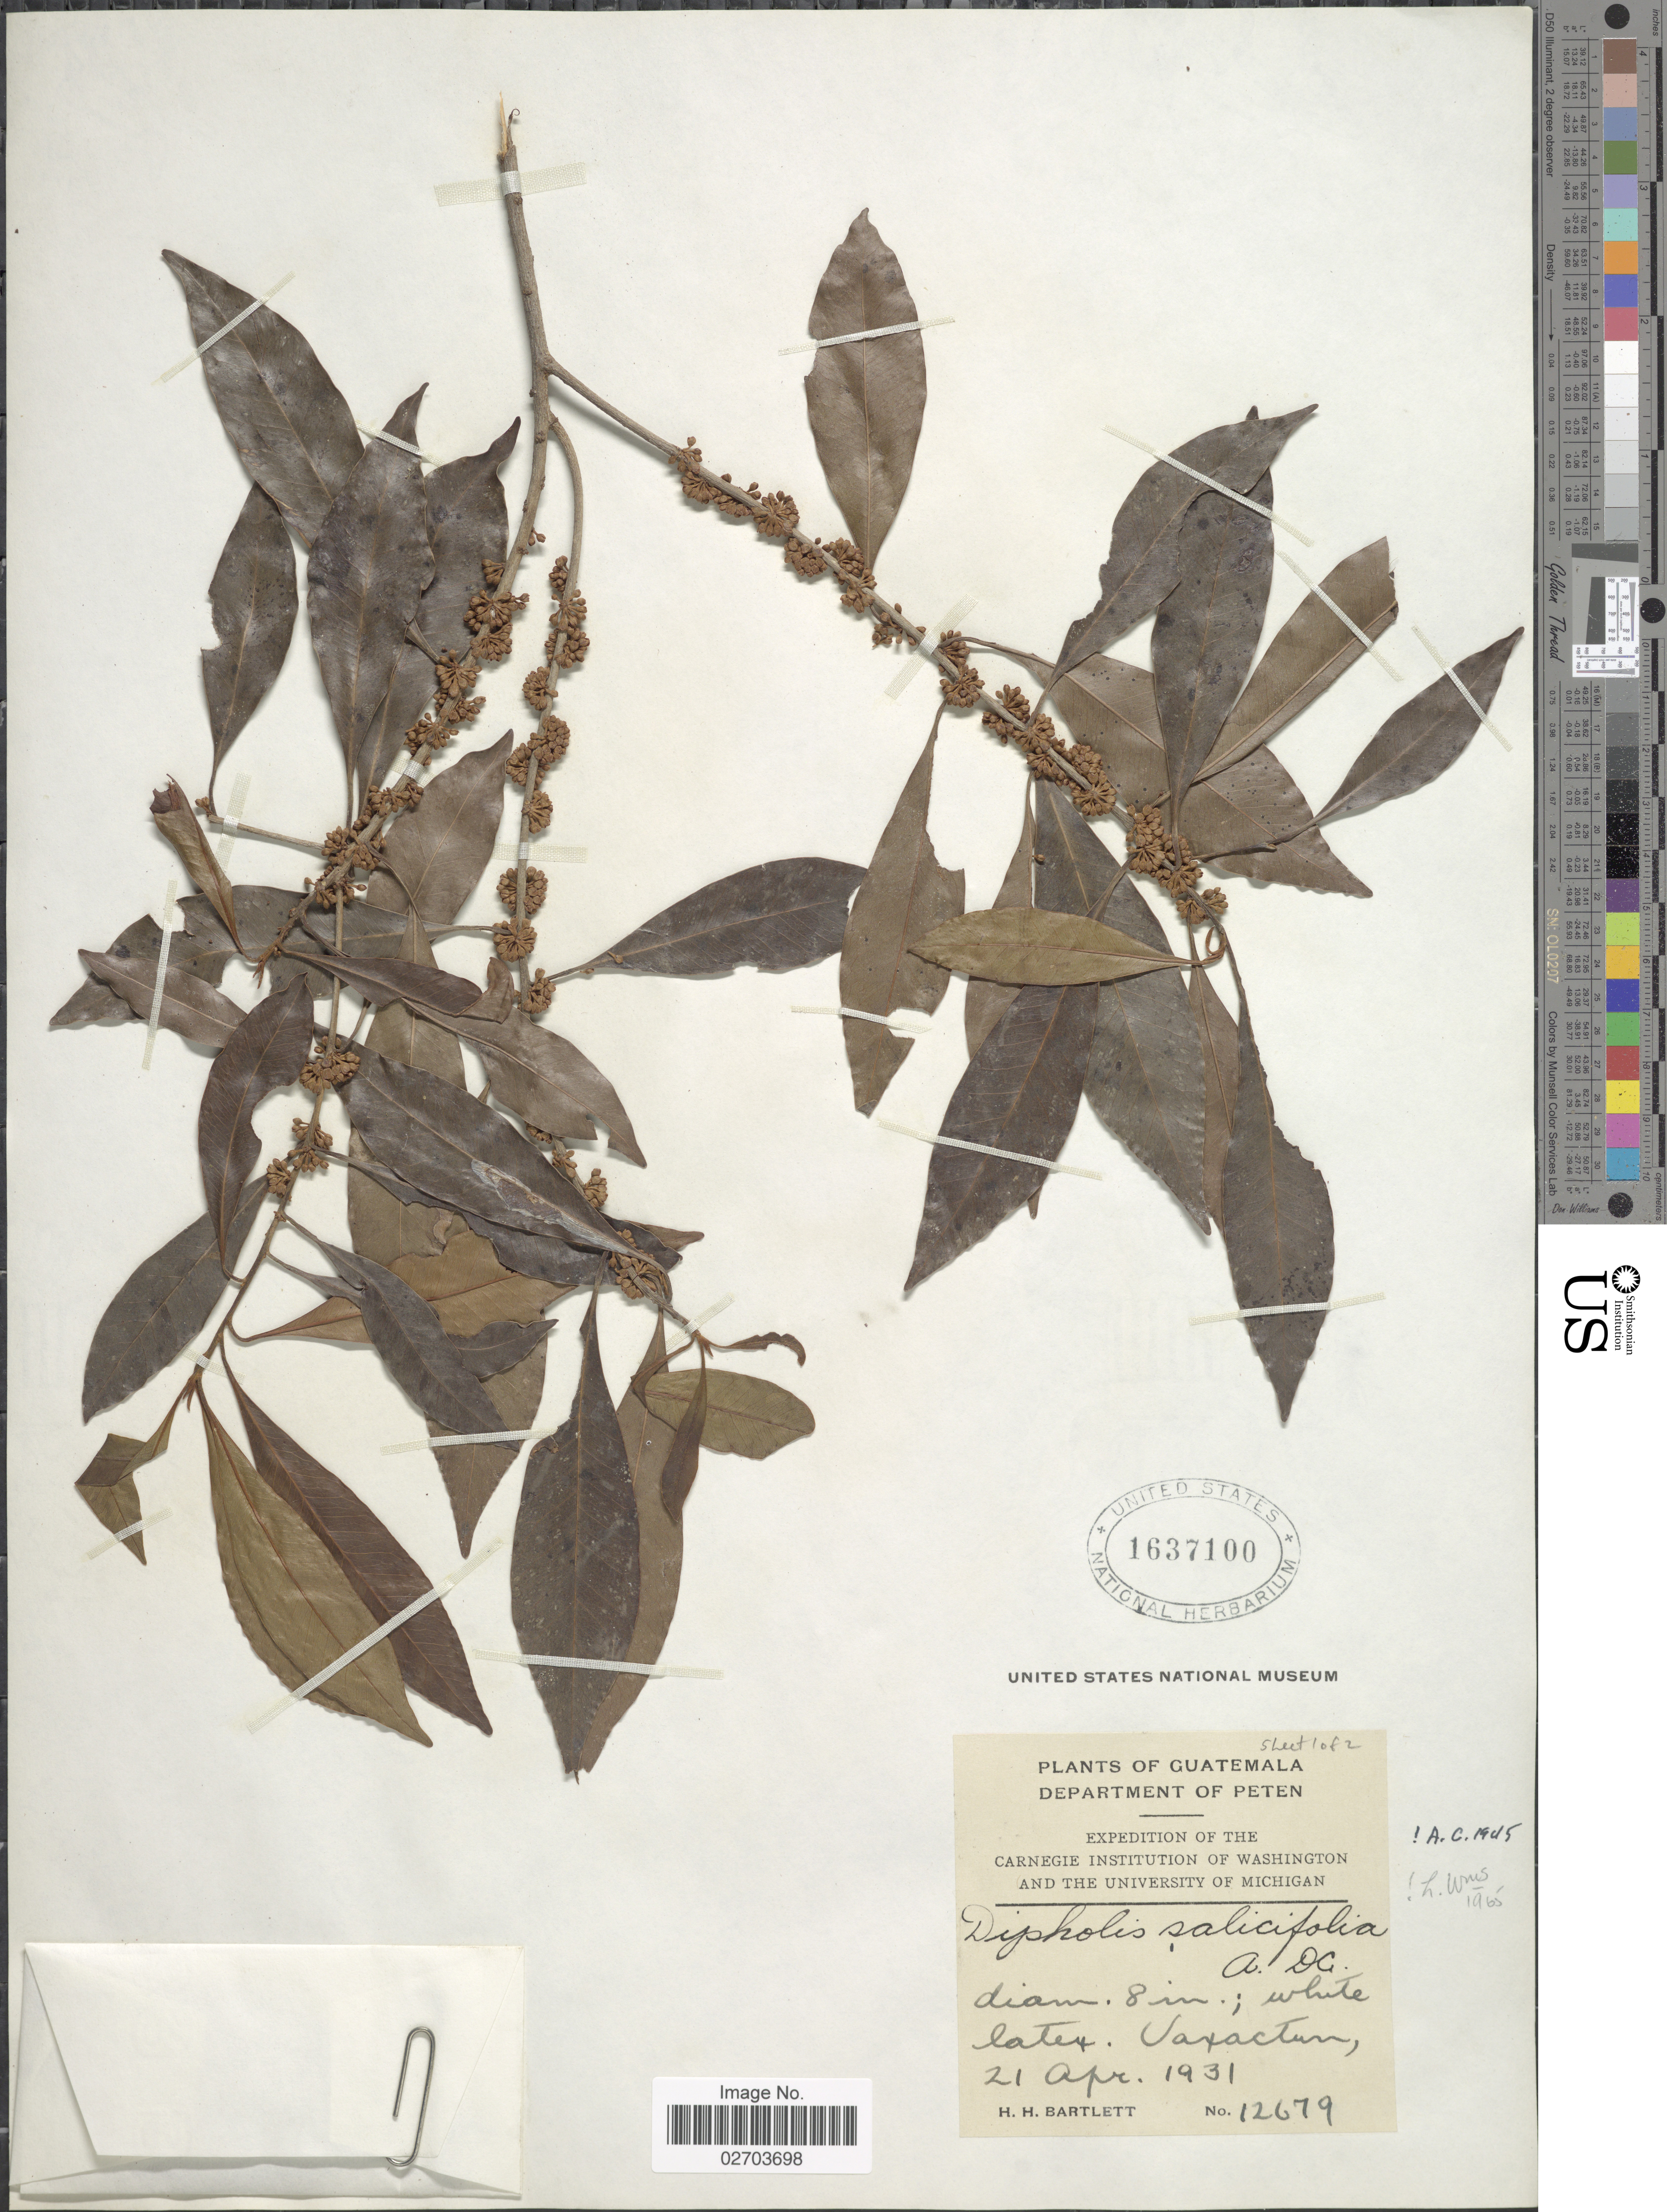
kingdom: Plantae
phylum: Tracheophyta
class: Magnoliopsida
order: Ericales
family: Sapotaceae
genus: Sideroxylon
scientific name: Sideroxylon salicifolium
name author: (L.) Lam.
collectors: H. H. Bartlett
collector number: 12679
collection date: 1931-04-21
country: Guatemala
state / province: El Petén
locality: Uaxactun.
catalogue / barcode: US 1637100